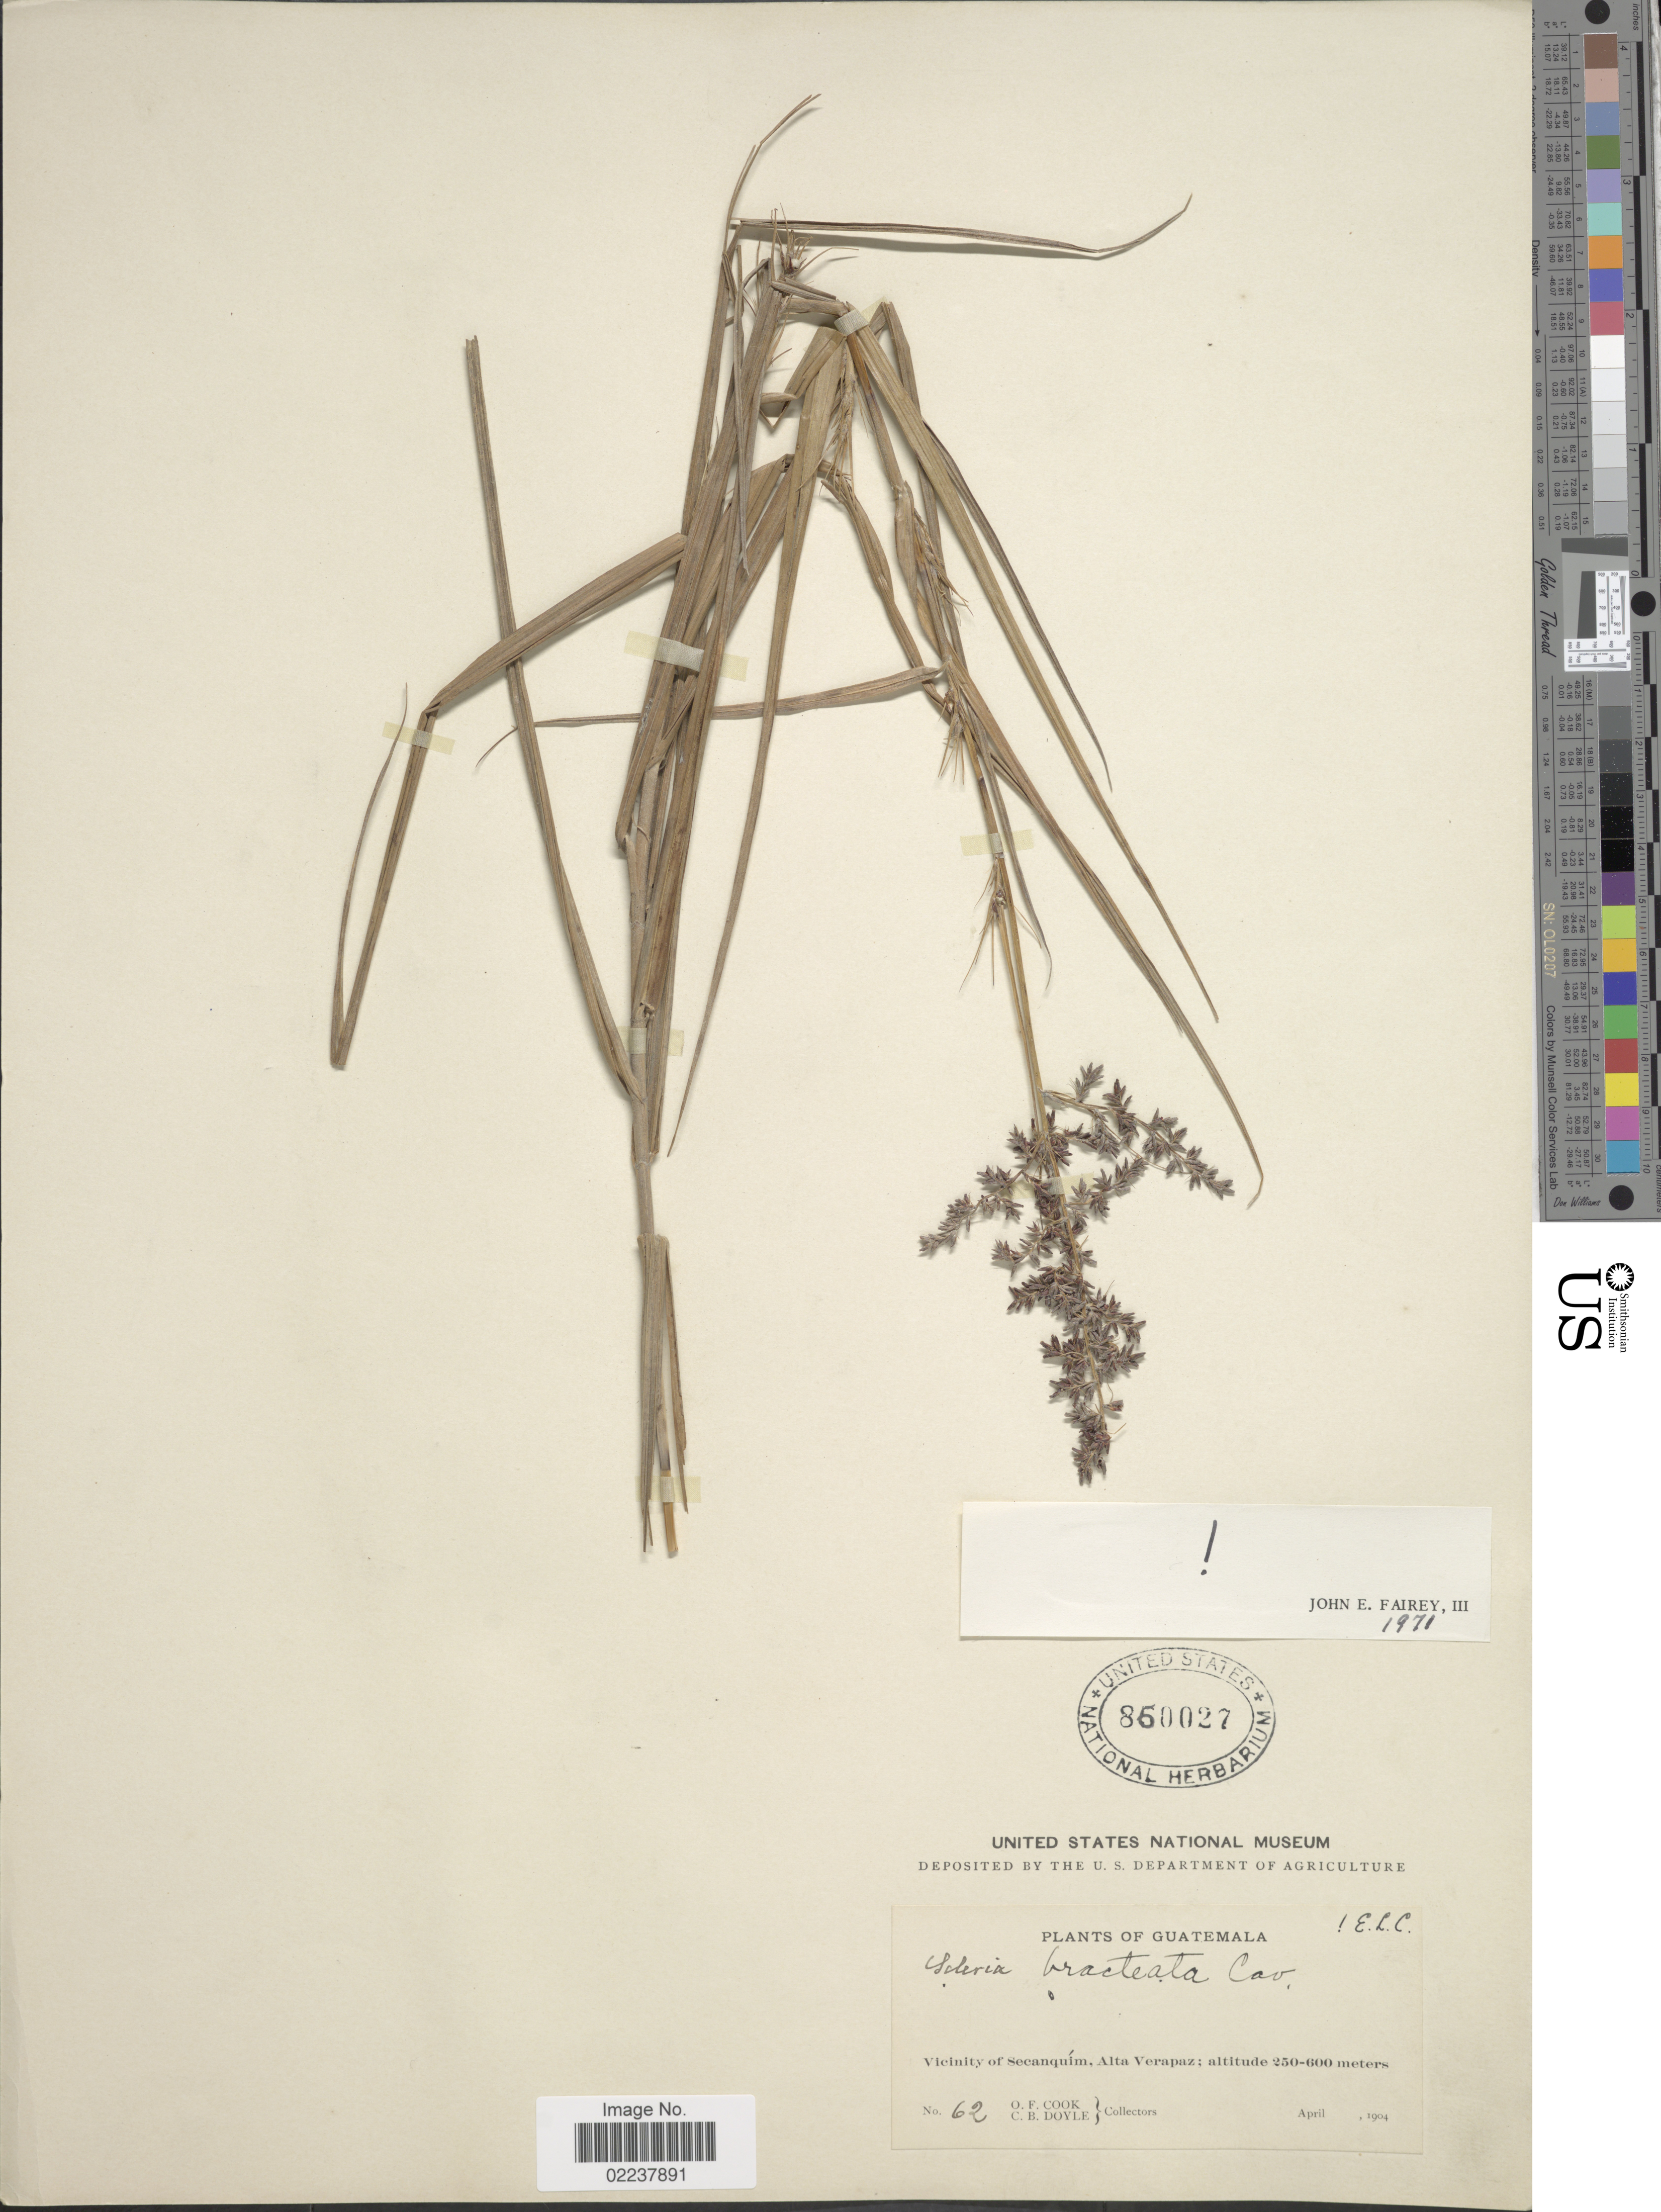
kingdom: Plantae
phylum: Tracheophyta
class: Liliopsida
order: Poales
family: Cyperaceae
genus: Scleria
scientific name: Scleria bracteata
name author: Cav.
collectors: O. F. Cook & C. Doyle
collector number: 62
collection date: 1904-04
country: Guatemala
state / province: Alta Verapaz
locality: Vicinity of Secanquim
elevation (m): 250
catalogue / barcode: US 850027